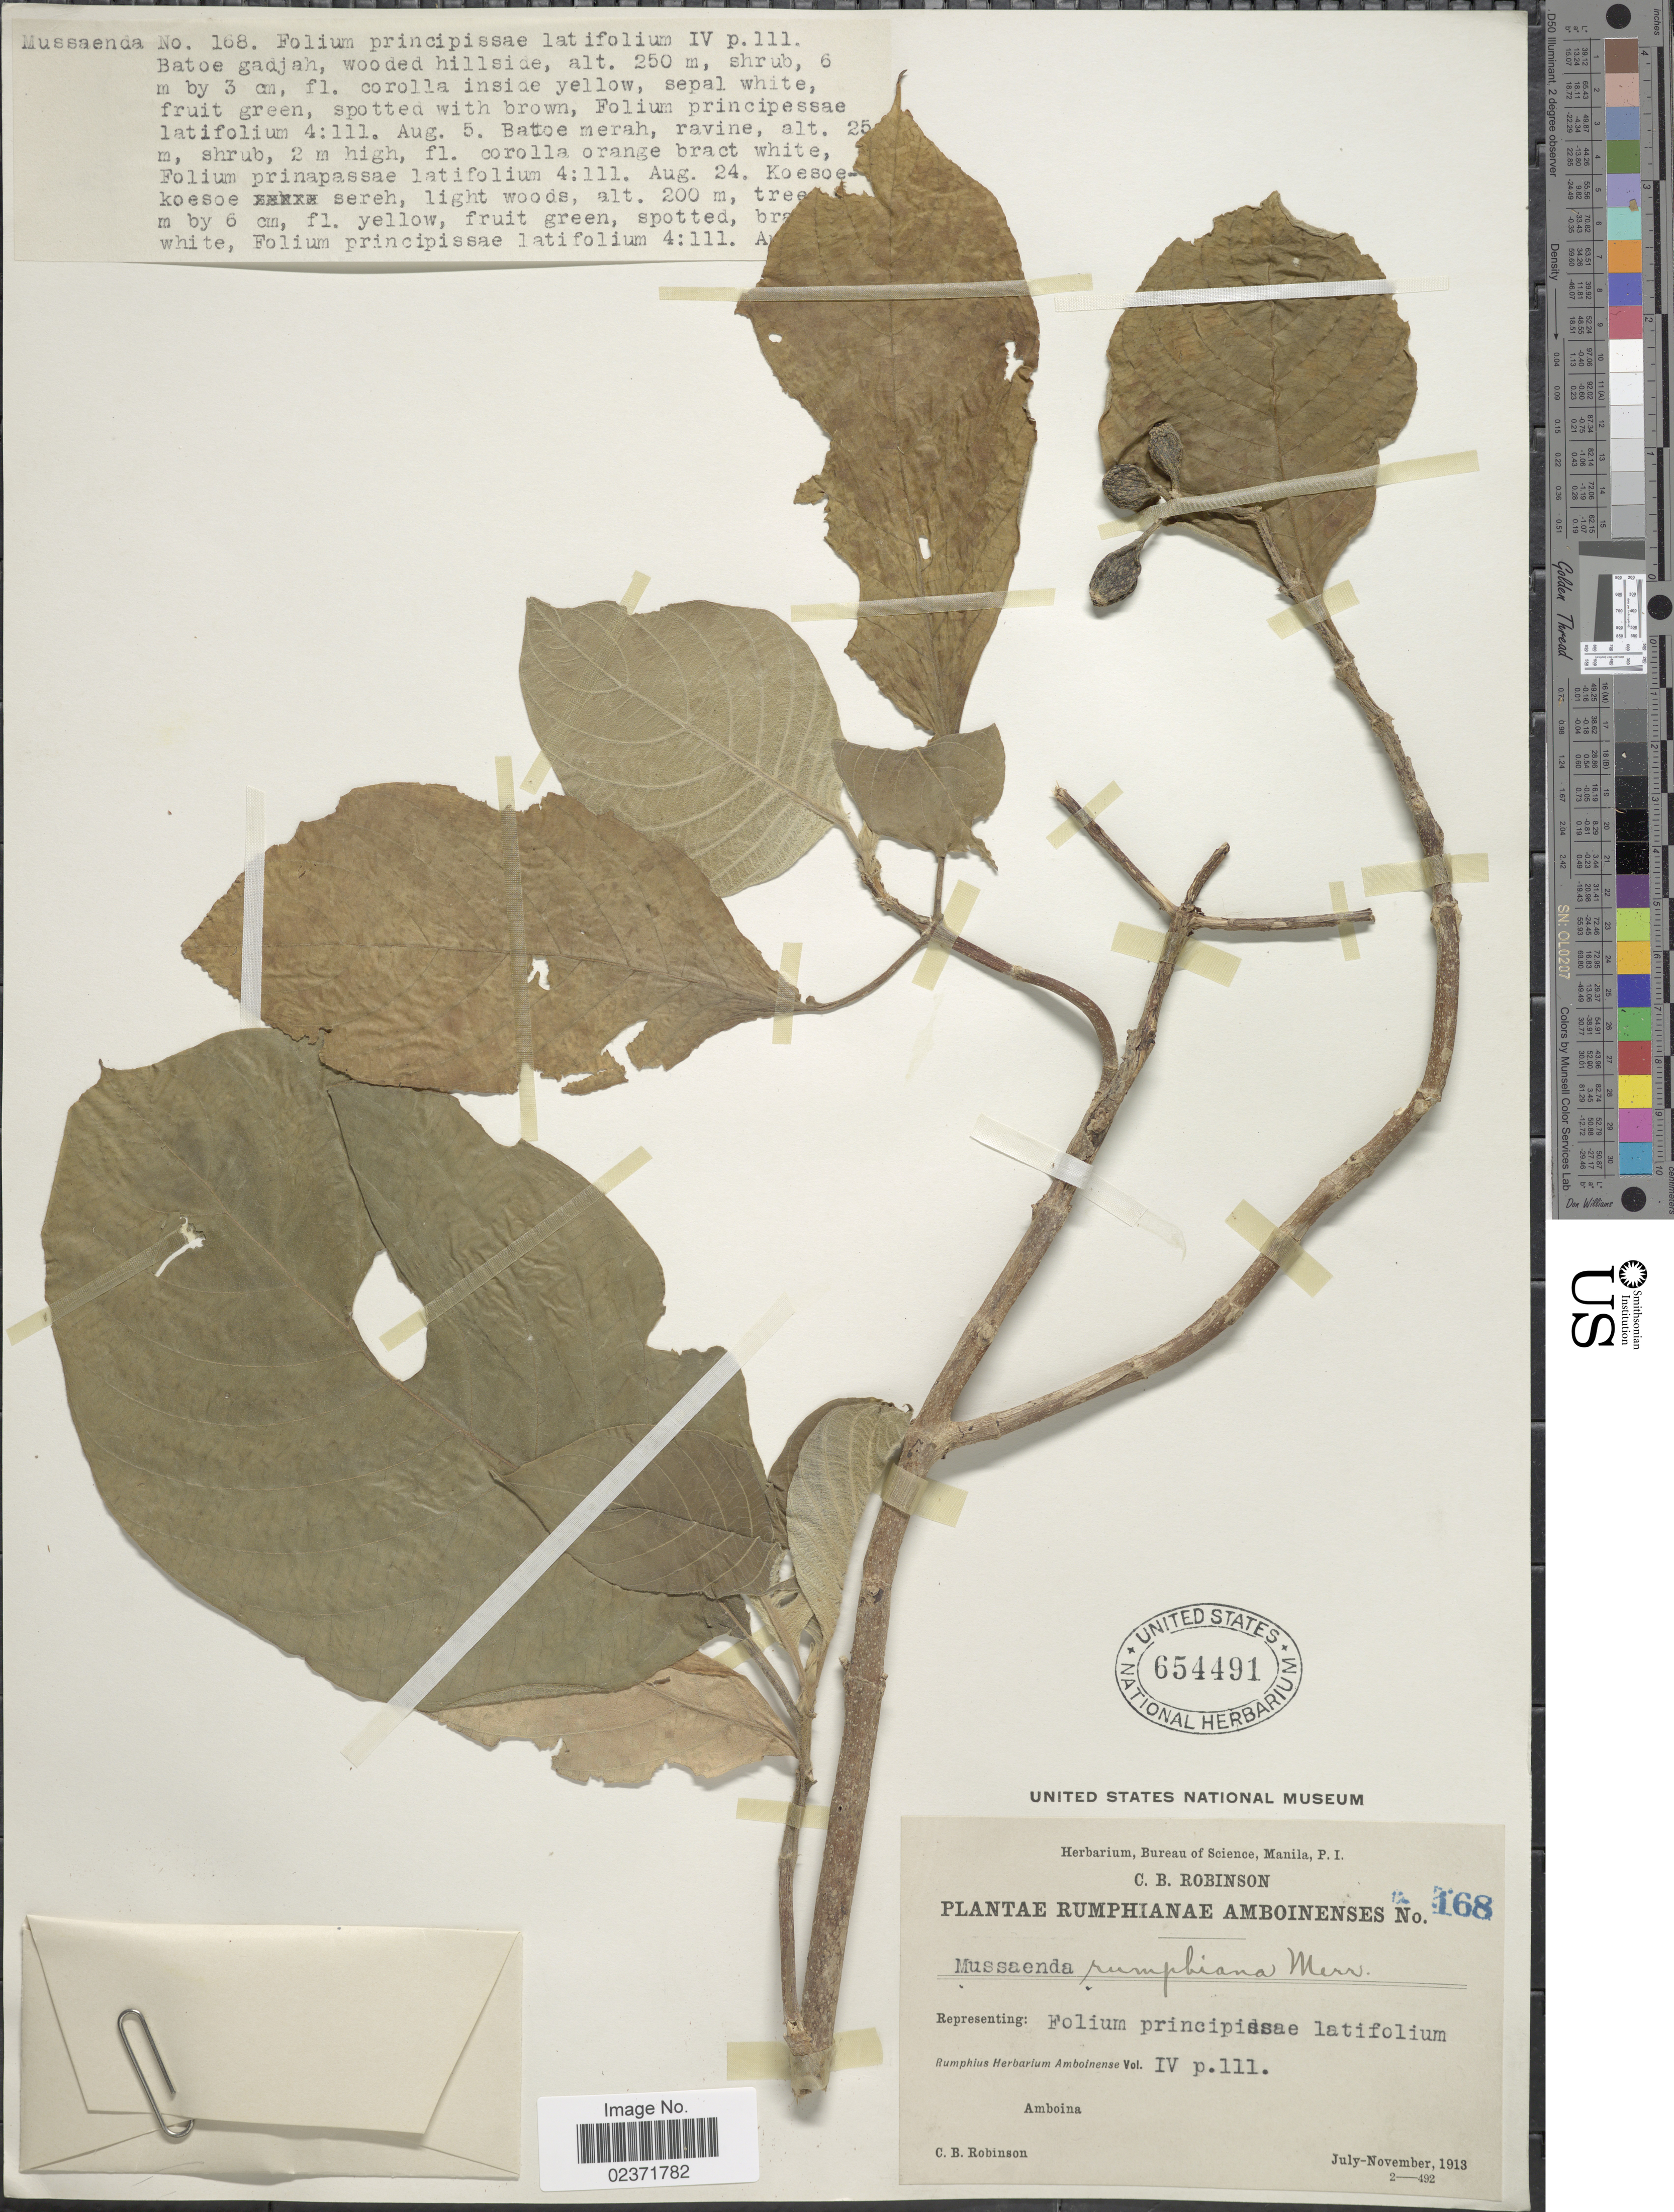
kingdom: Plantae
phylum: Tracheophyta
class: Magnoliopsida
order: Gentianales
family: Rubiaceae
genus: Mussaenda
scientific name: Mussaenda rumphiana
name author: Merr.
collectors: C. Robinson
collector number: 168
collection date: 1913-07/1913-11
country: Indonesia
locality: Amboina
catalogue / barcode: US 654491